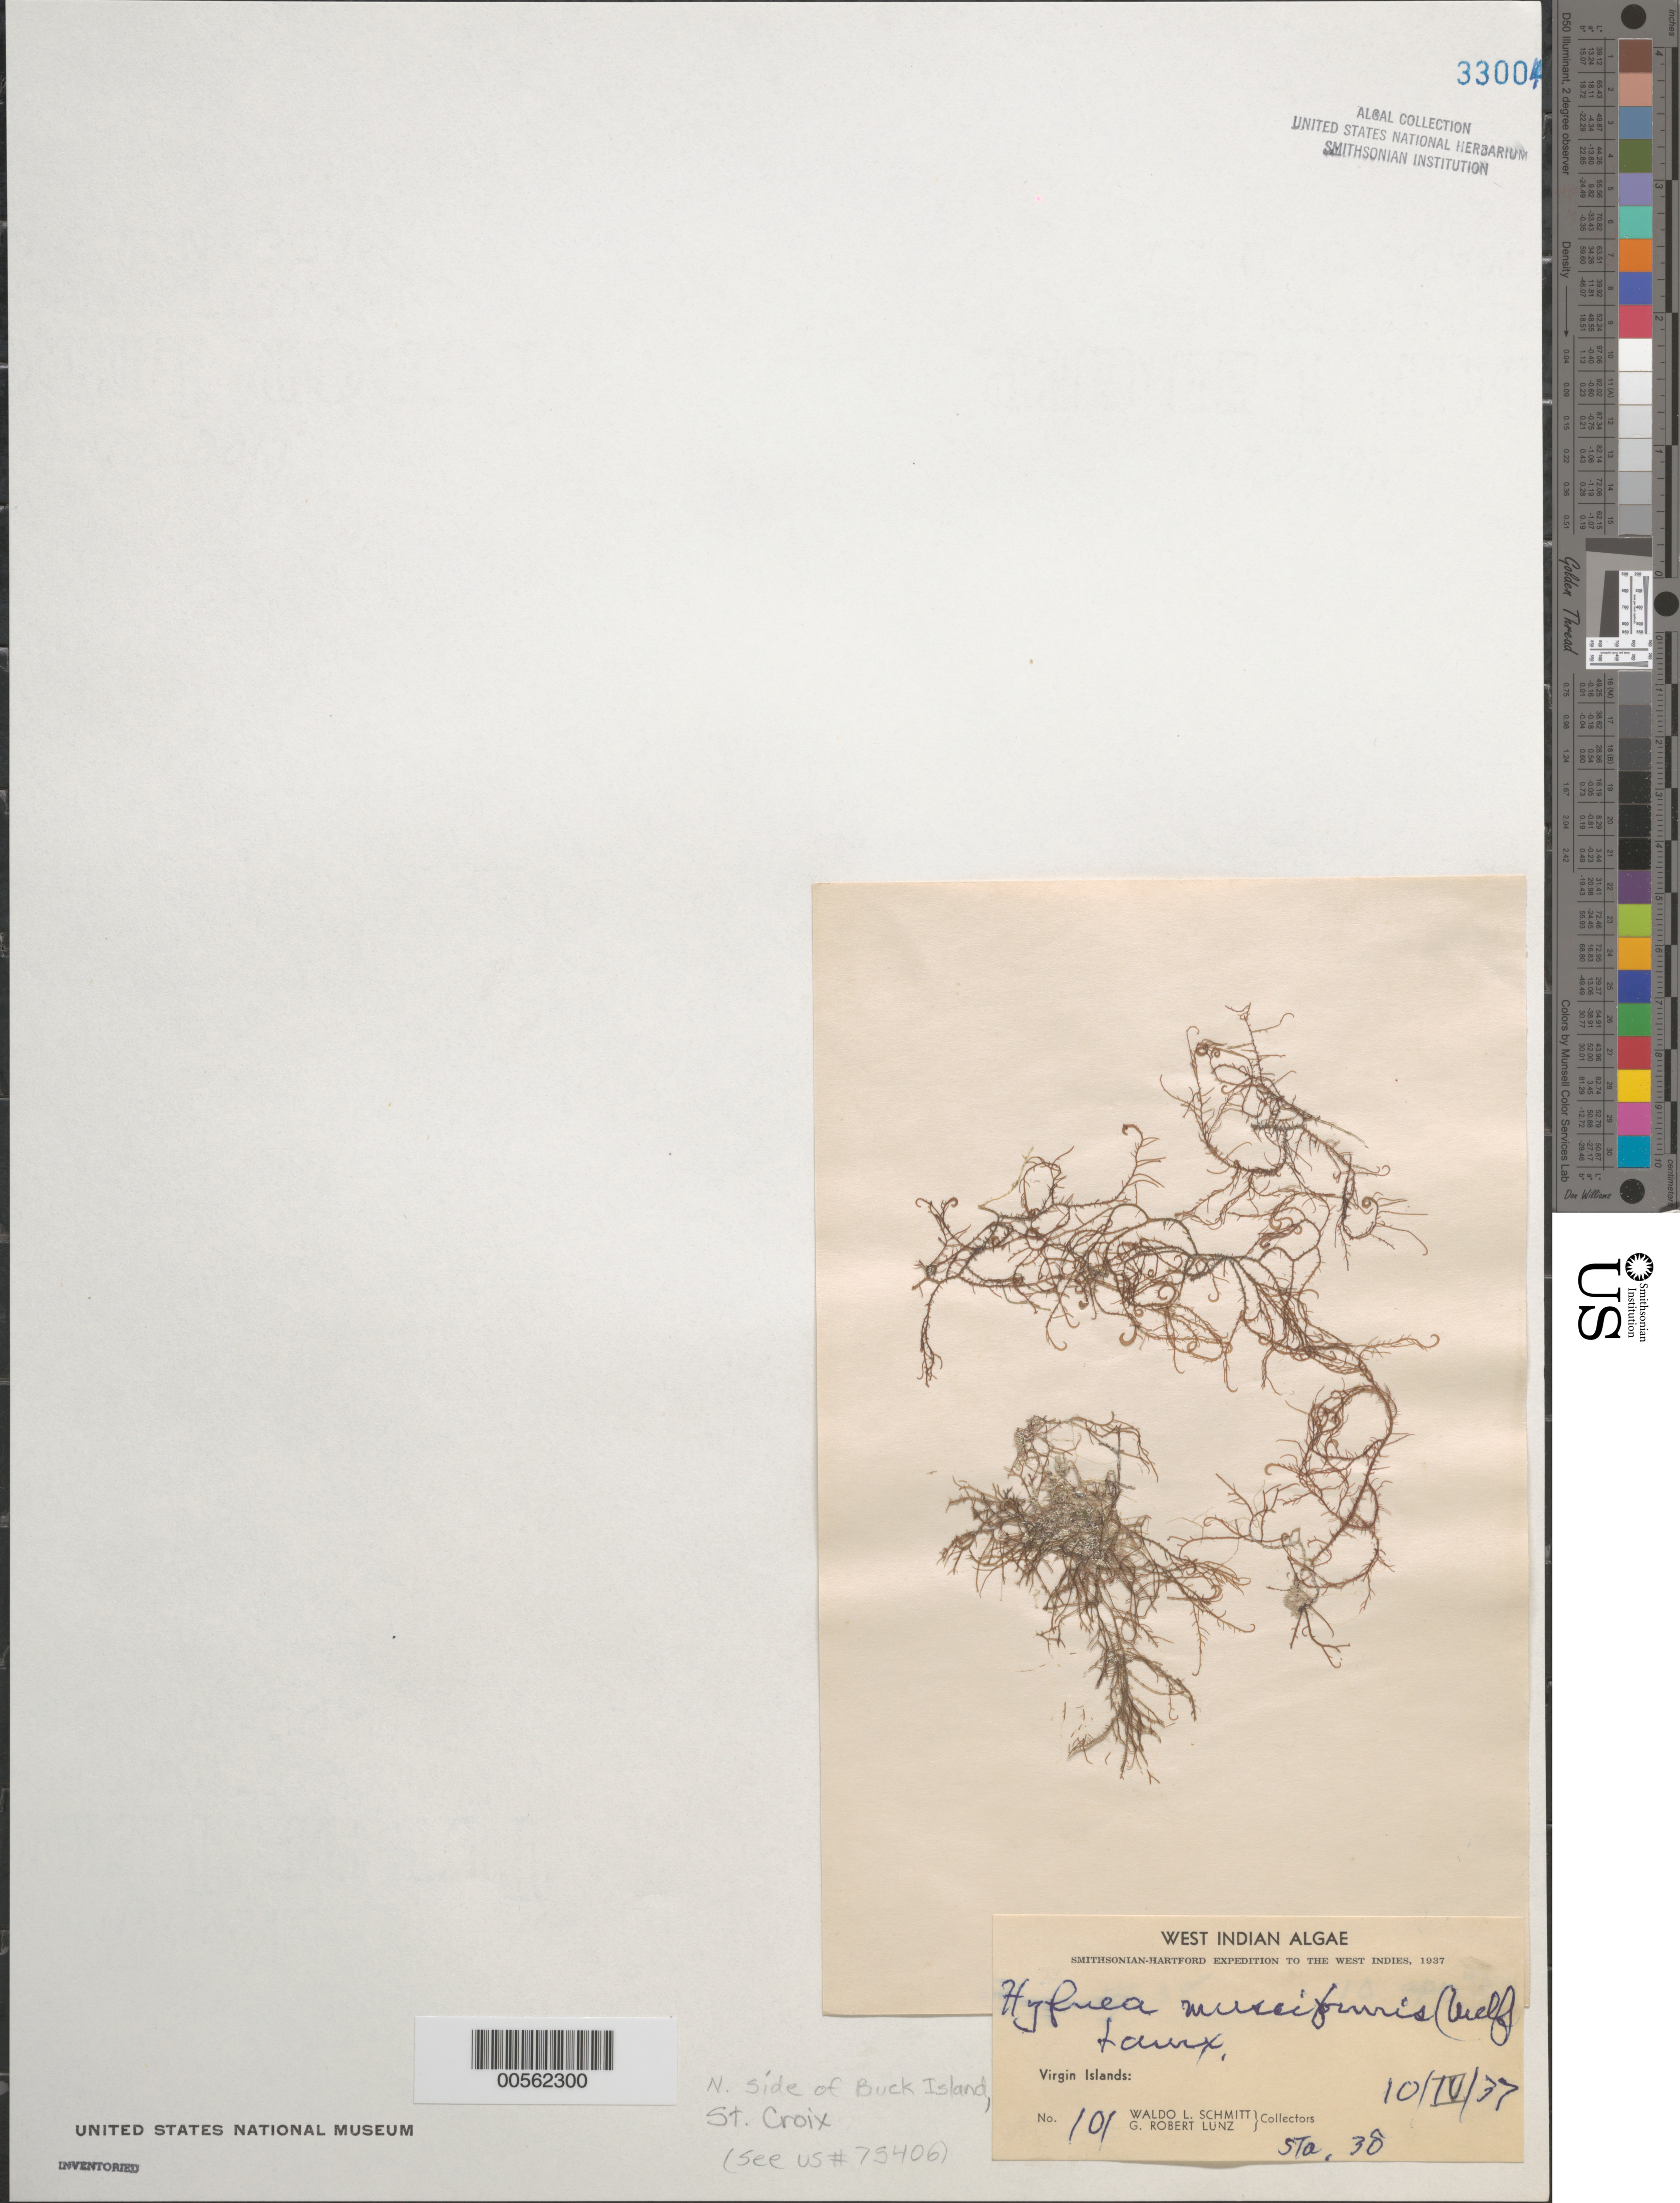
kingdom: Plantae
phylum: Rhodophyta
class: Florideophyceae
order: Gigartinales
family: Cystocloniaceae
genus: Hypnea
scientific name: Hypnea musciformis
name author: (Wulfen) J.V.Lamouroux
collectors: W. L. Schmitt & G. Lunz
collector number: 101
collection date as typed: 10 Apr 1937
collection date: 1937-04-10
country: U.S. Virgin Islands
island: St. Croix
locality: Buck Island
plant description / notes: Smithsonian-Hartford Expedition to the West Indies, 1937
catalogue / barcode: US 33004